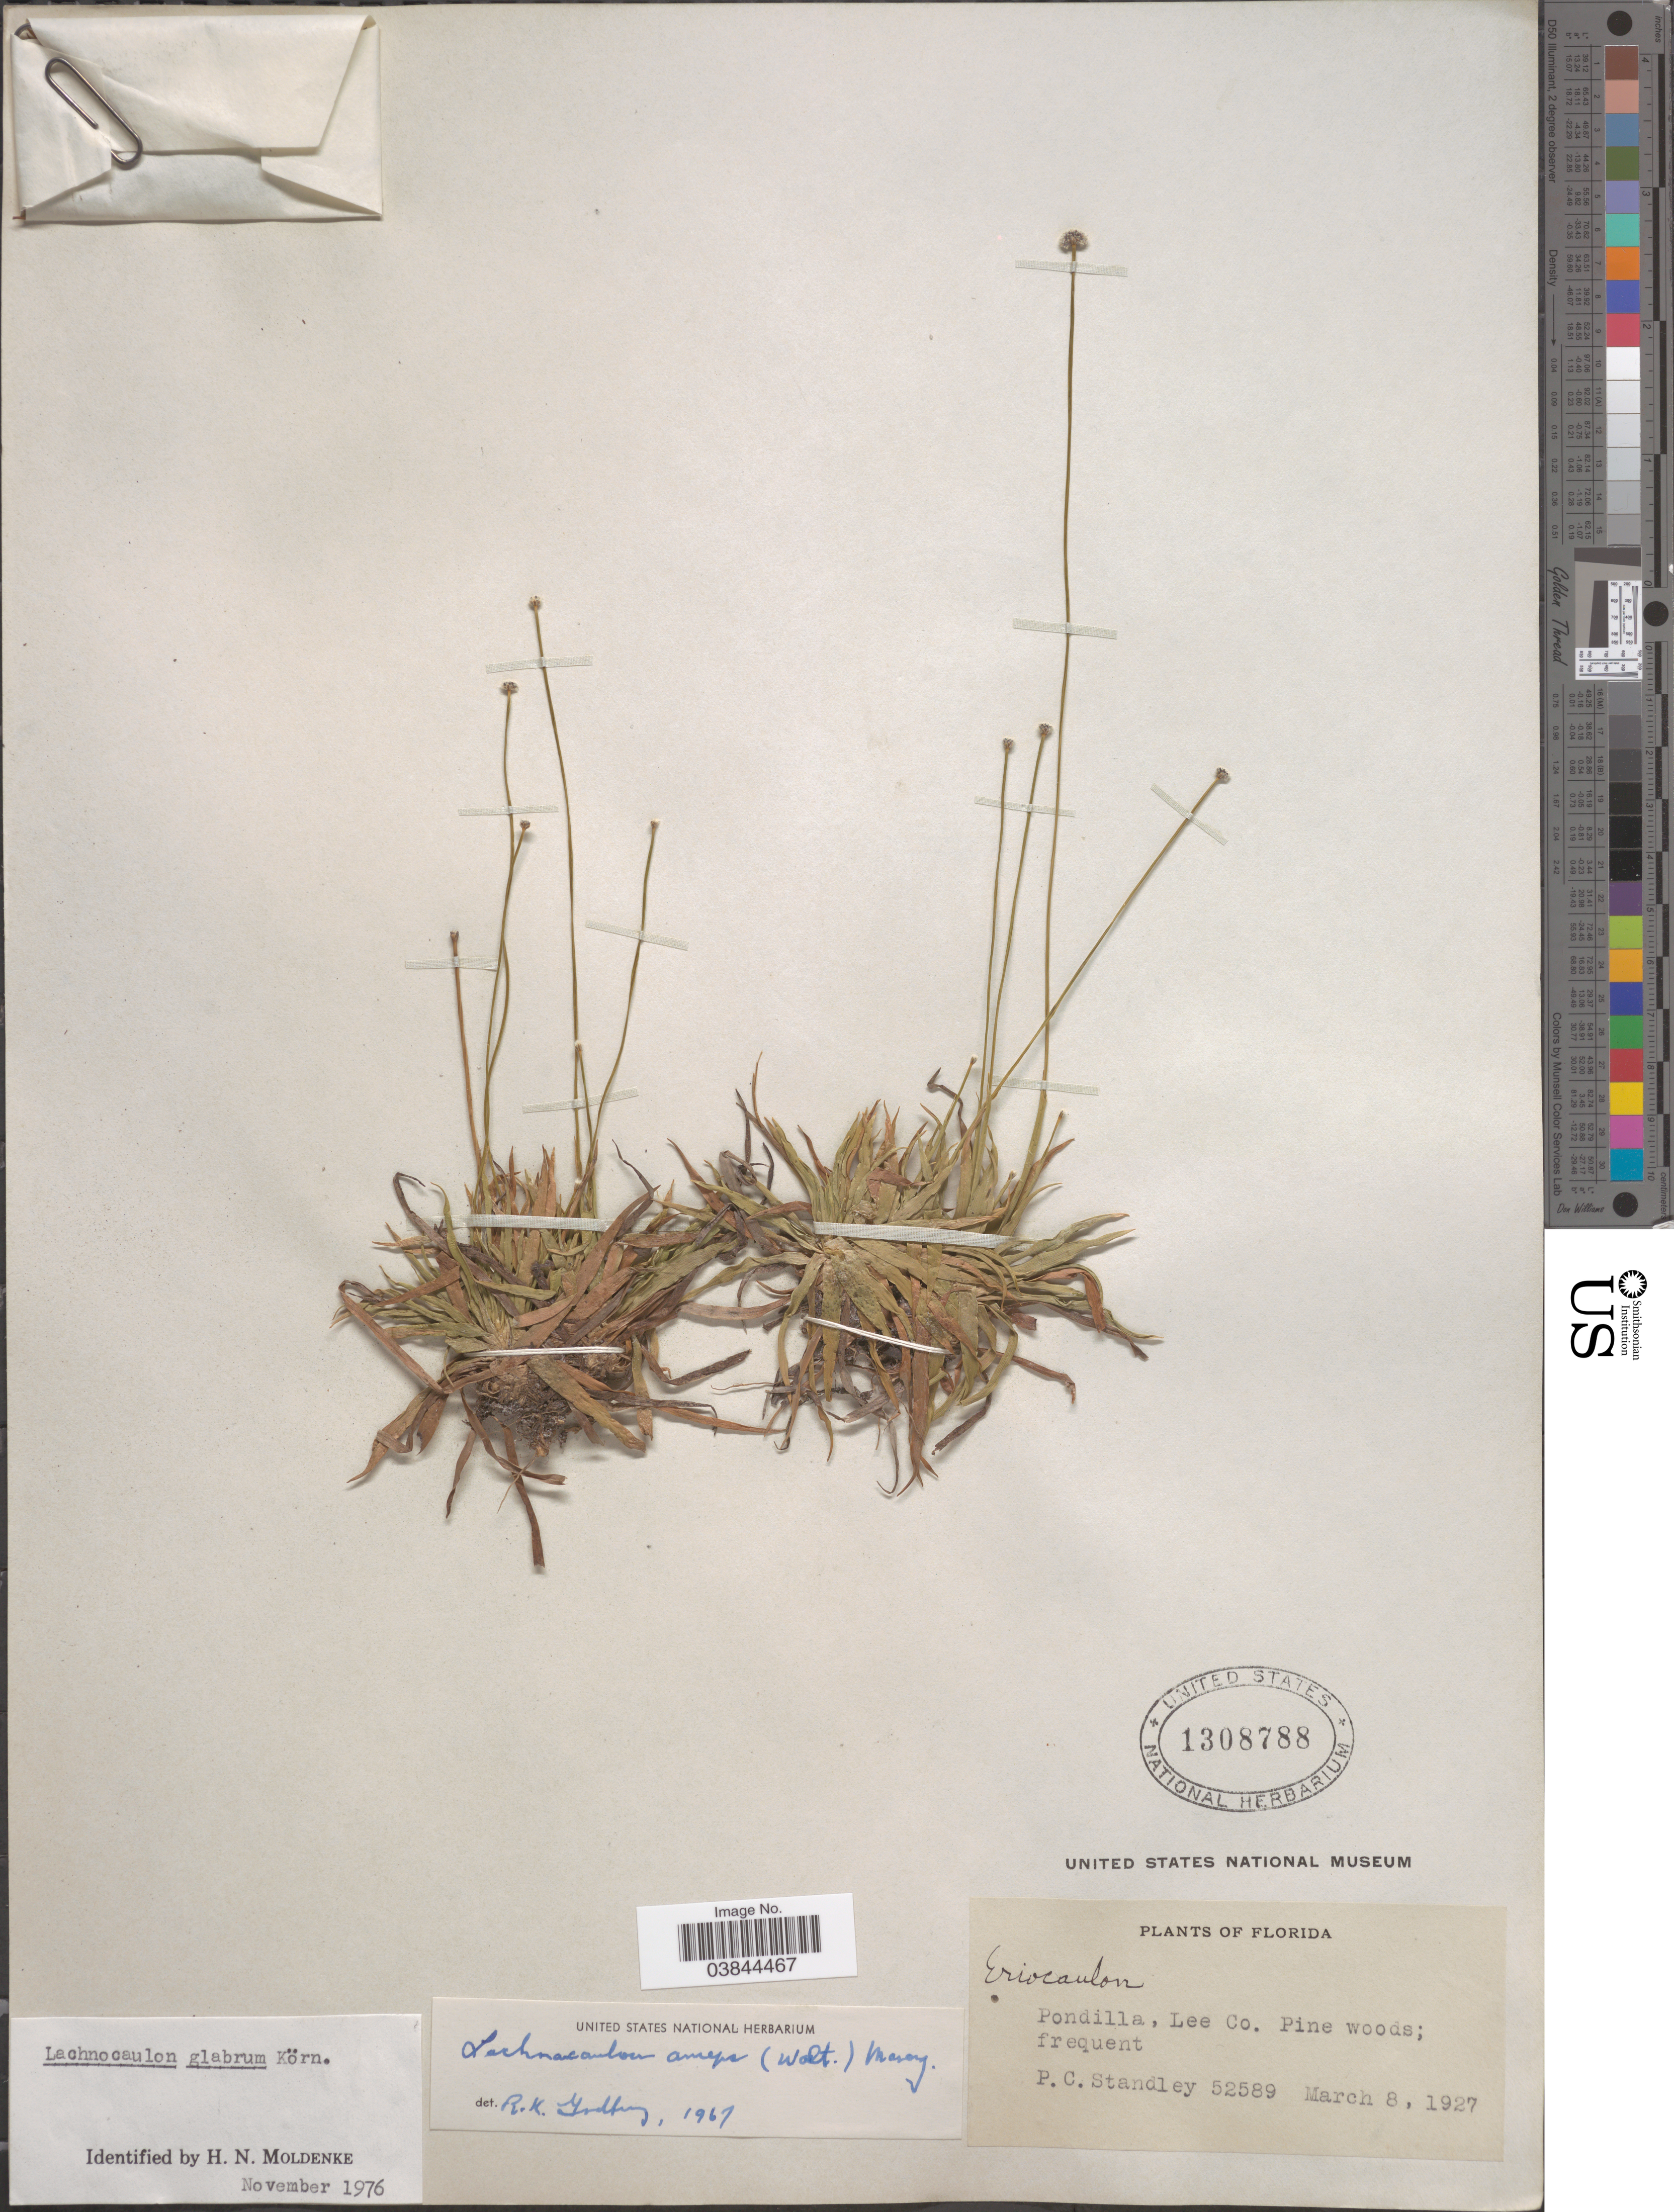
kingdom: Plantae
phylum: Tracheophyta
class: Liliopsida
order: Poales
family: Eriocaulaceae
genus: Lachnocaulon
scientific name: Lachnocaulon glabrum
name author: Körn.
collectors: P. C. Standley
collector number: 52589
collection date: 1927-03-08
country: United States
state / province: Florida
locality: Pondilla, Lee Co.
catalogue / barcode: US 1308788